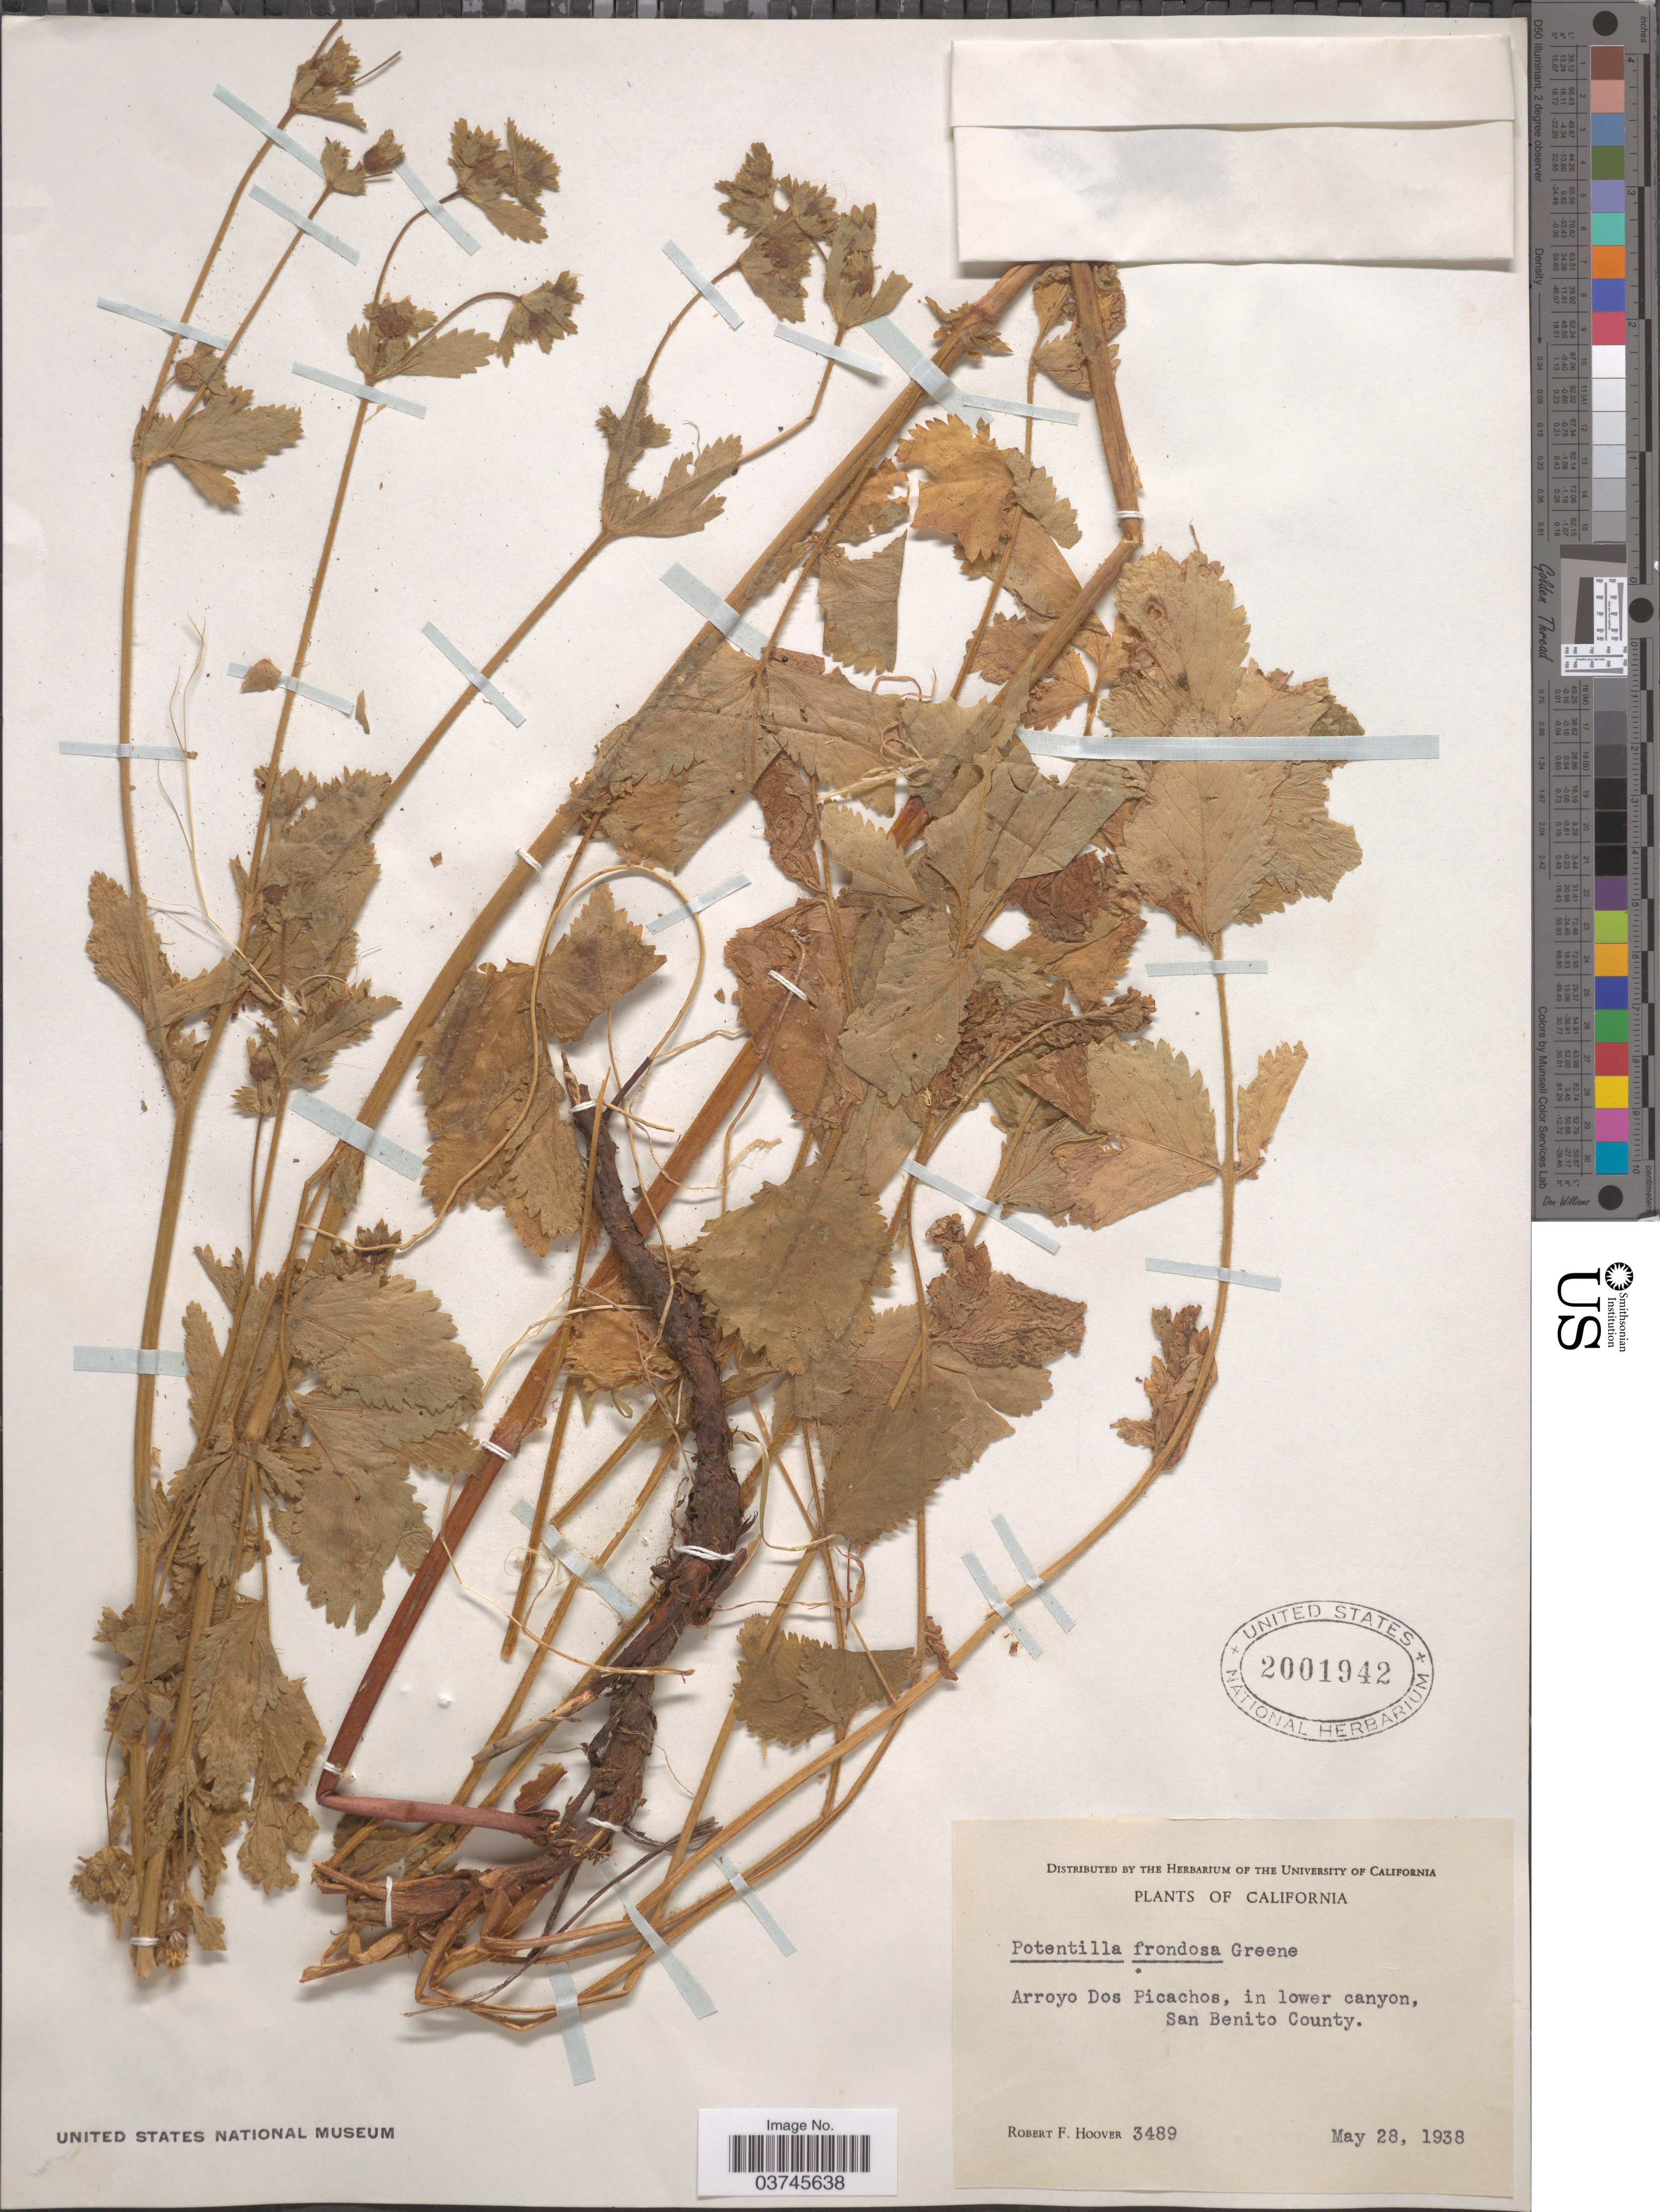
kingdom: Plantae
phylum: Tracheophyta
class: Magnoliopsida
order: Rosales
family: Rosaceae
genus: Potentilla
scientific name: Potentilla californica var. frondosa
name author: (Elmer) Jeps.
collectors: R. F. Hoover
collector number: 3489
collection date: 1938-05-28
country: United States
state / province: California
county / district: San Benito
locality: Arroyo Dos Picachos, in lower canyon, San Benito County.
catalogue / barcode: US 2001942